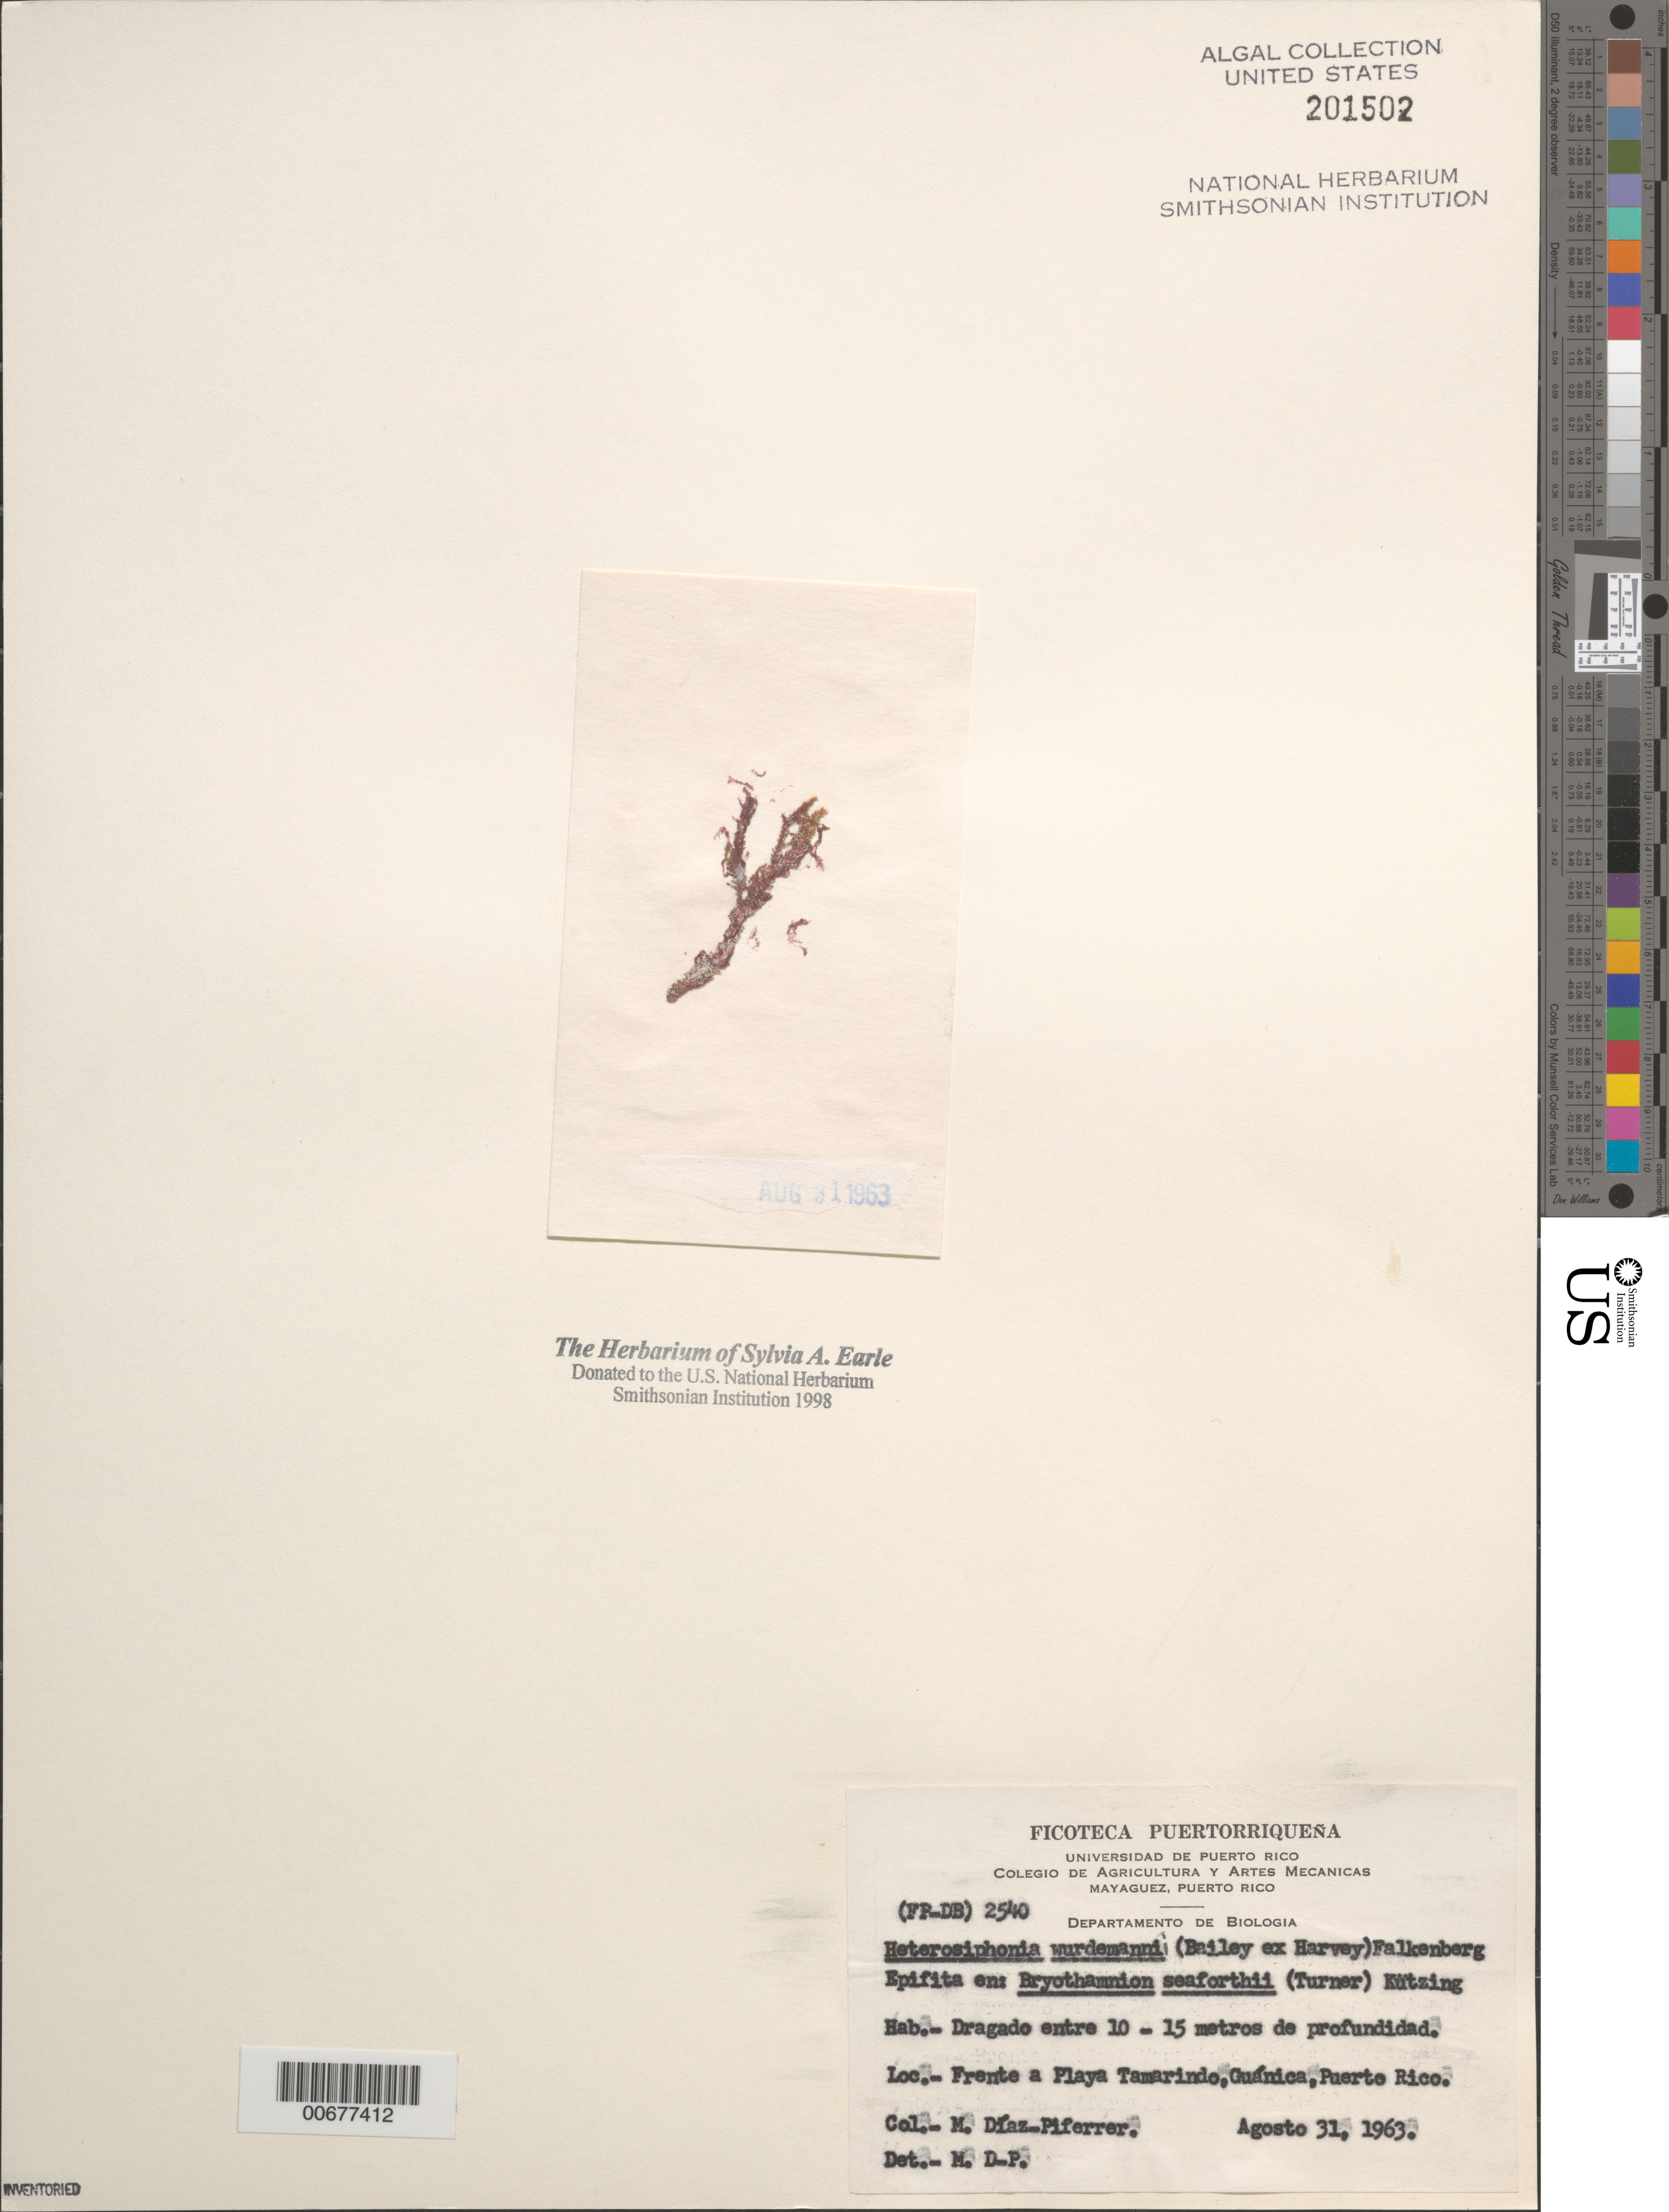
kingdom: Plantae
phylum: Rhodophyta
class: Florideophyceae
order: Ceramiales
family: Dasyaceae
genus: Heterosiphonia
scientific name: Heterosiphonia crispella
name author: (C. Agardh) M.J. Wynne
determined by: Algae name updating Project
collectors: M. Diaz-Piferrer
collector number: (FP-DB) 2540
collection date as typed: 31 Aug 1963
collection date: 1963-08-31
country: Puerto Rico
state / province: Guanica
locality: Playa Tamarindo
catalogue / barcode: US 201502